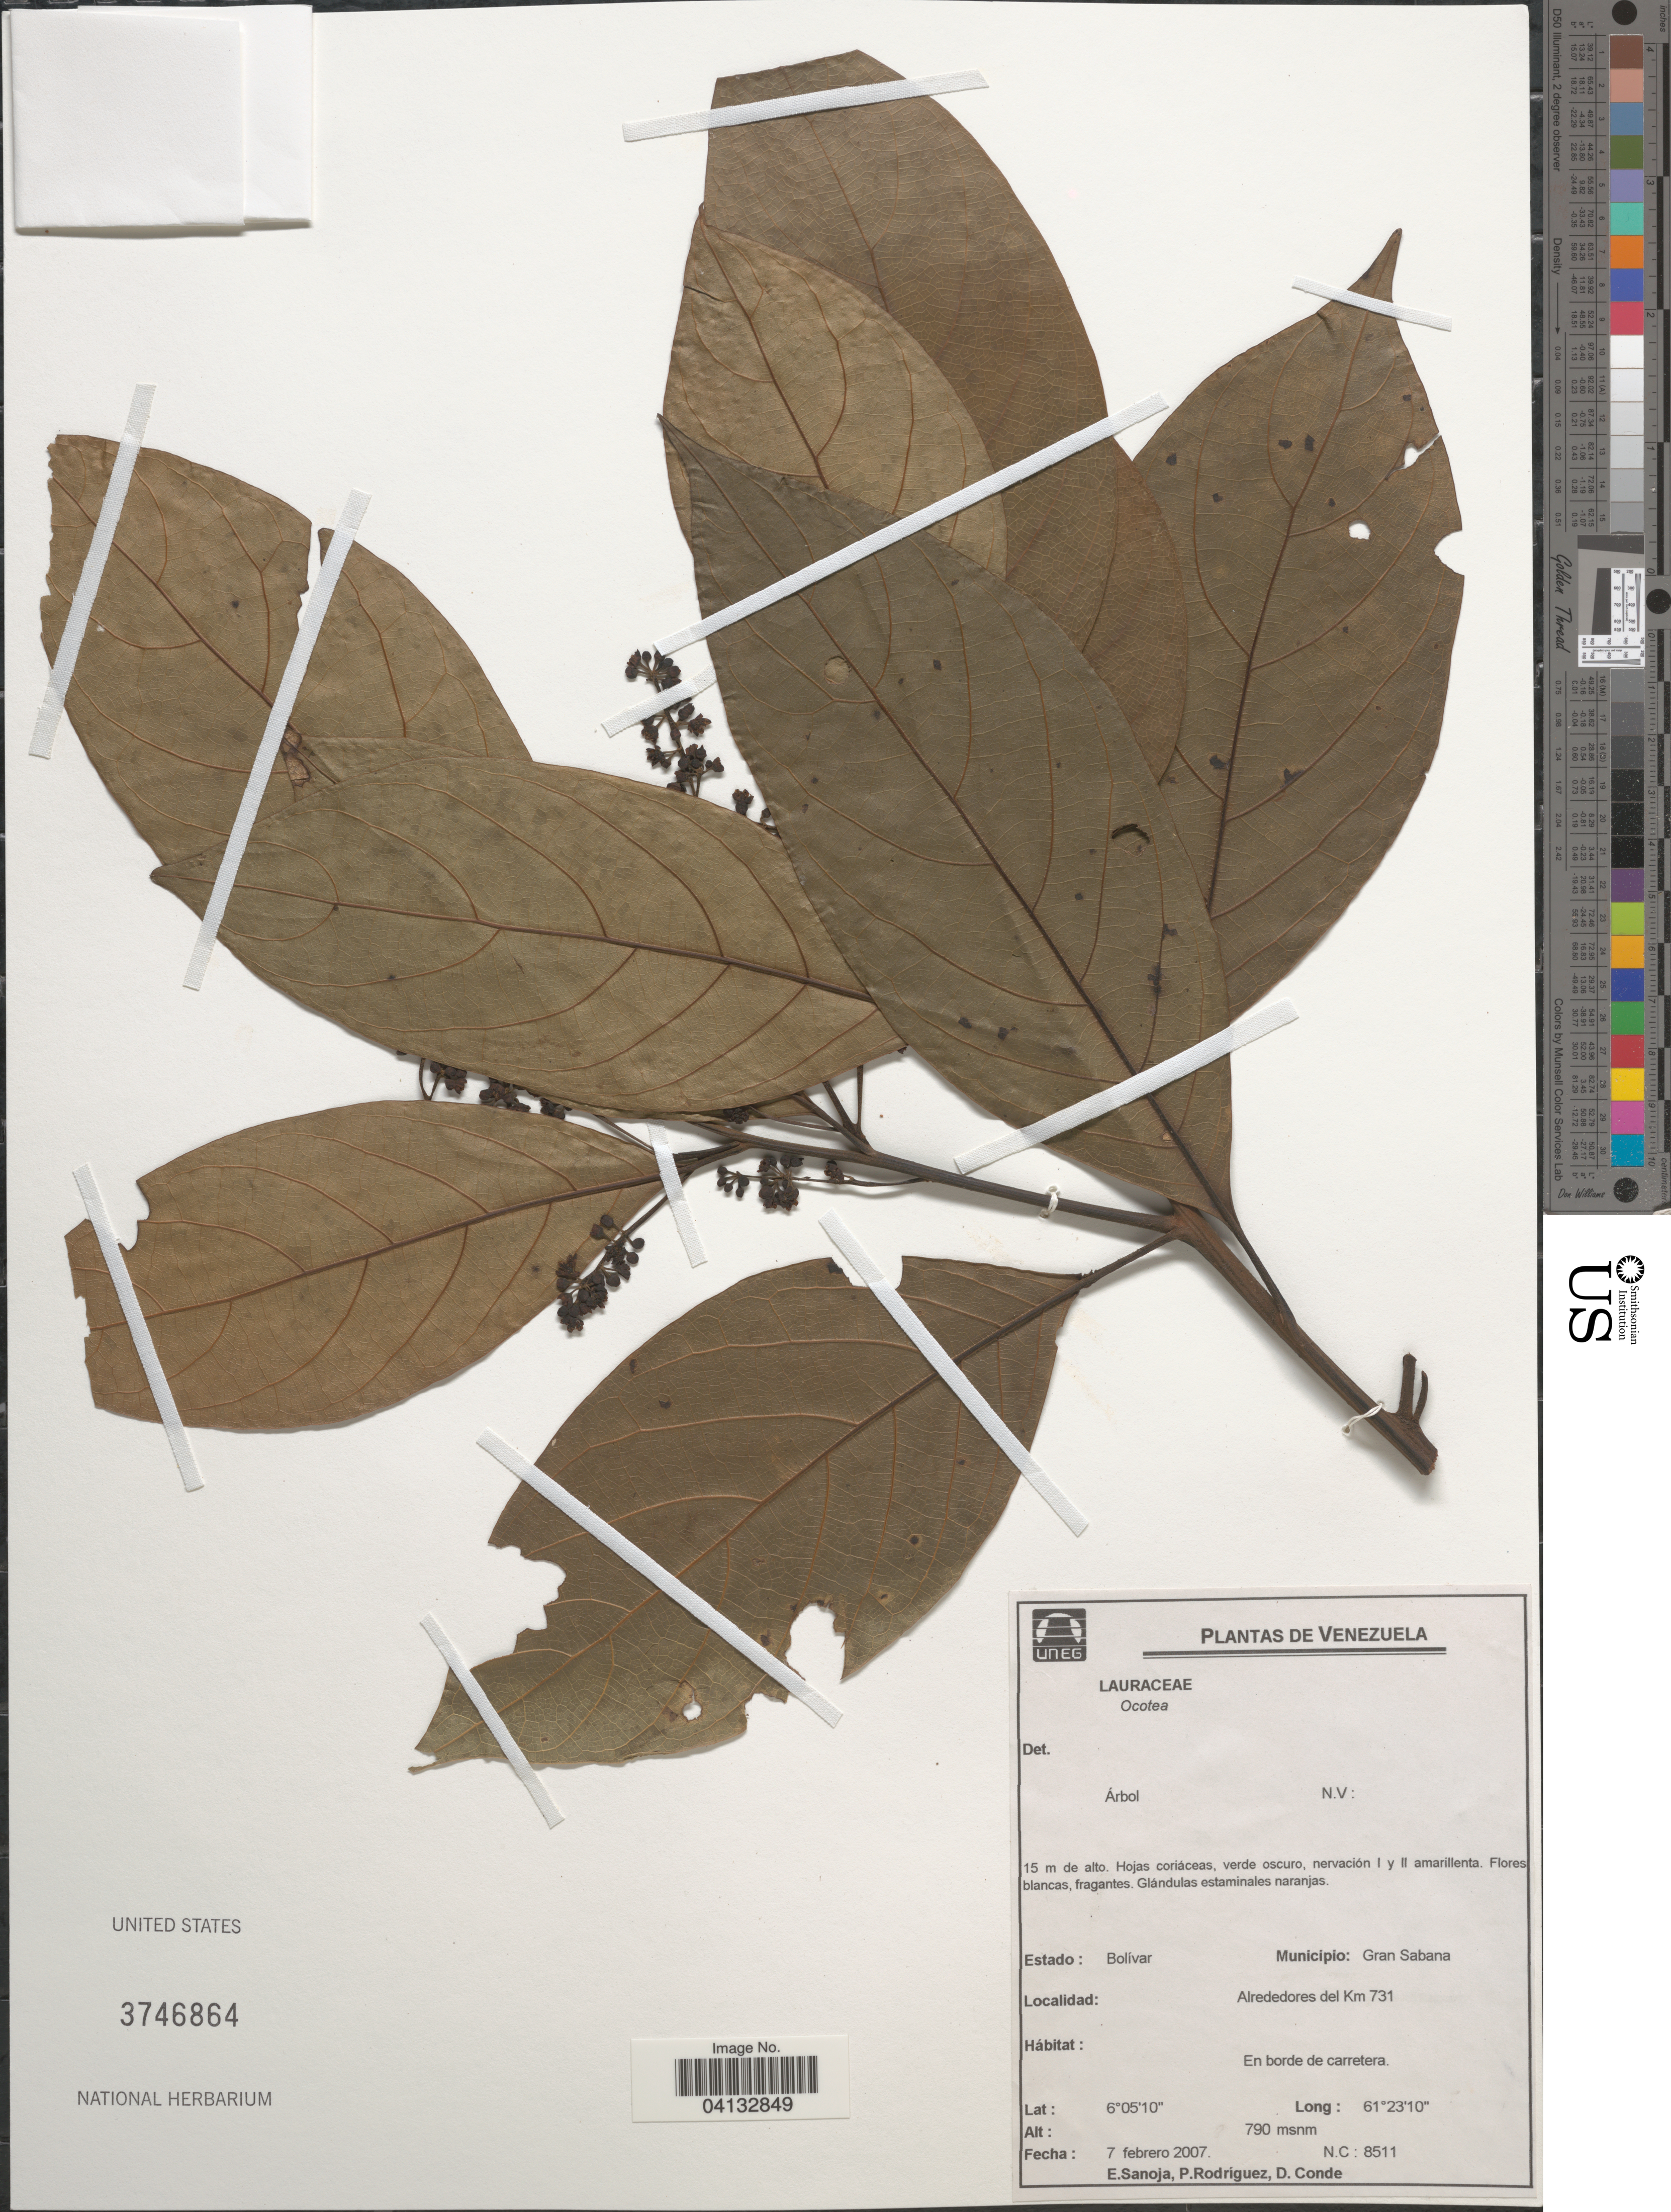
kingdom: Plantae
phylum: Tracheophyta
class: Magnoliopsida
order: Laurales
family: Lauraceae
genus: Ocotea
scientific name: Ocotea sp.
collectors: E. Sanoja, P. Rodríguez & D. Conde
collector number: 8511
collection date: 2007-02-07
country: Venezuela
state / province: Bolivar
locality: Municipio: Gran Sabana. Alrededores del Km 731.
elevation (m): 790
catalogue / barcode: US 3746864